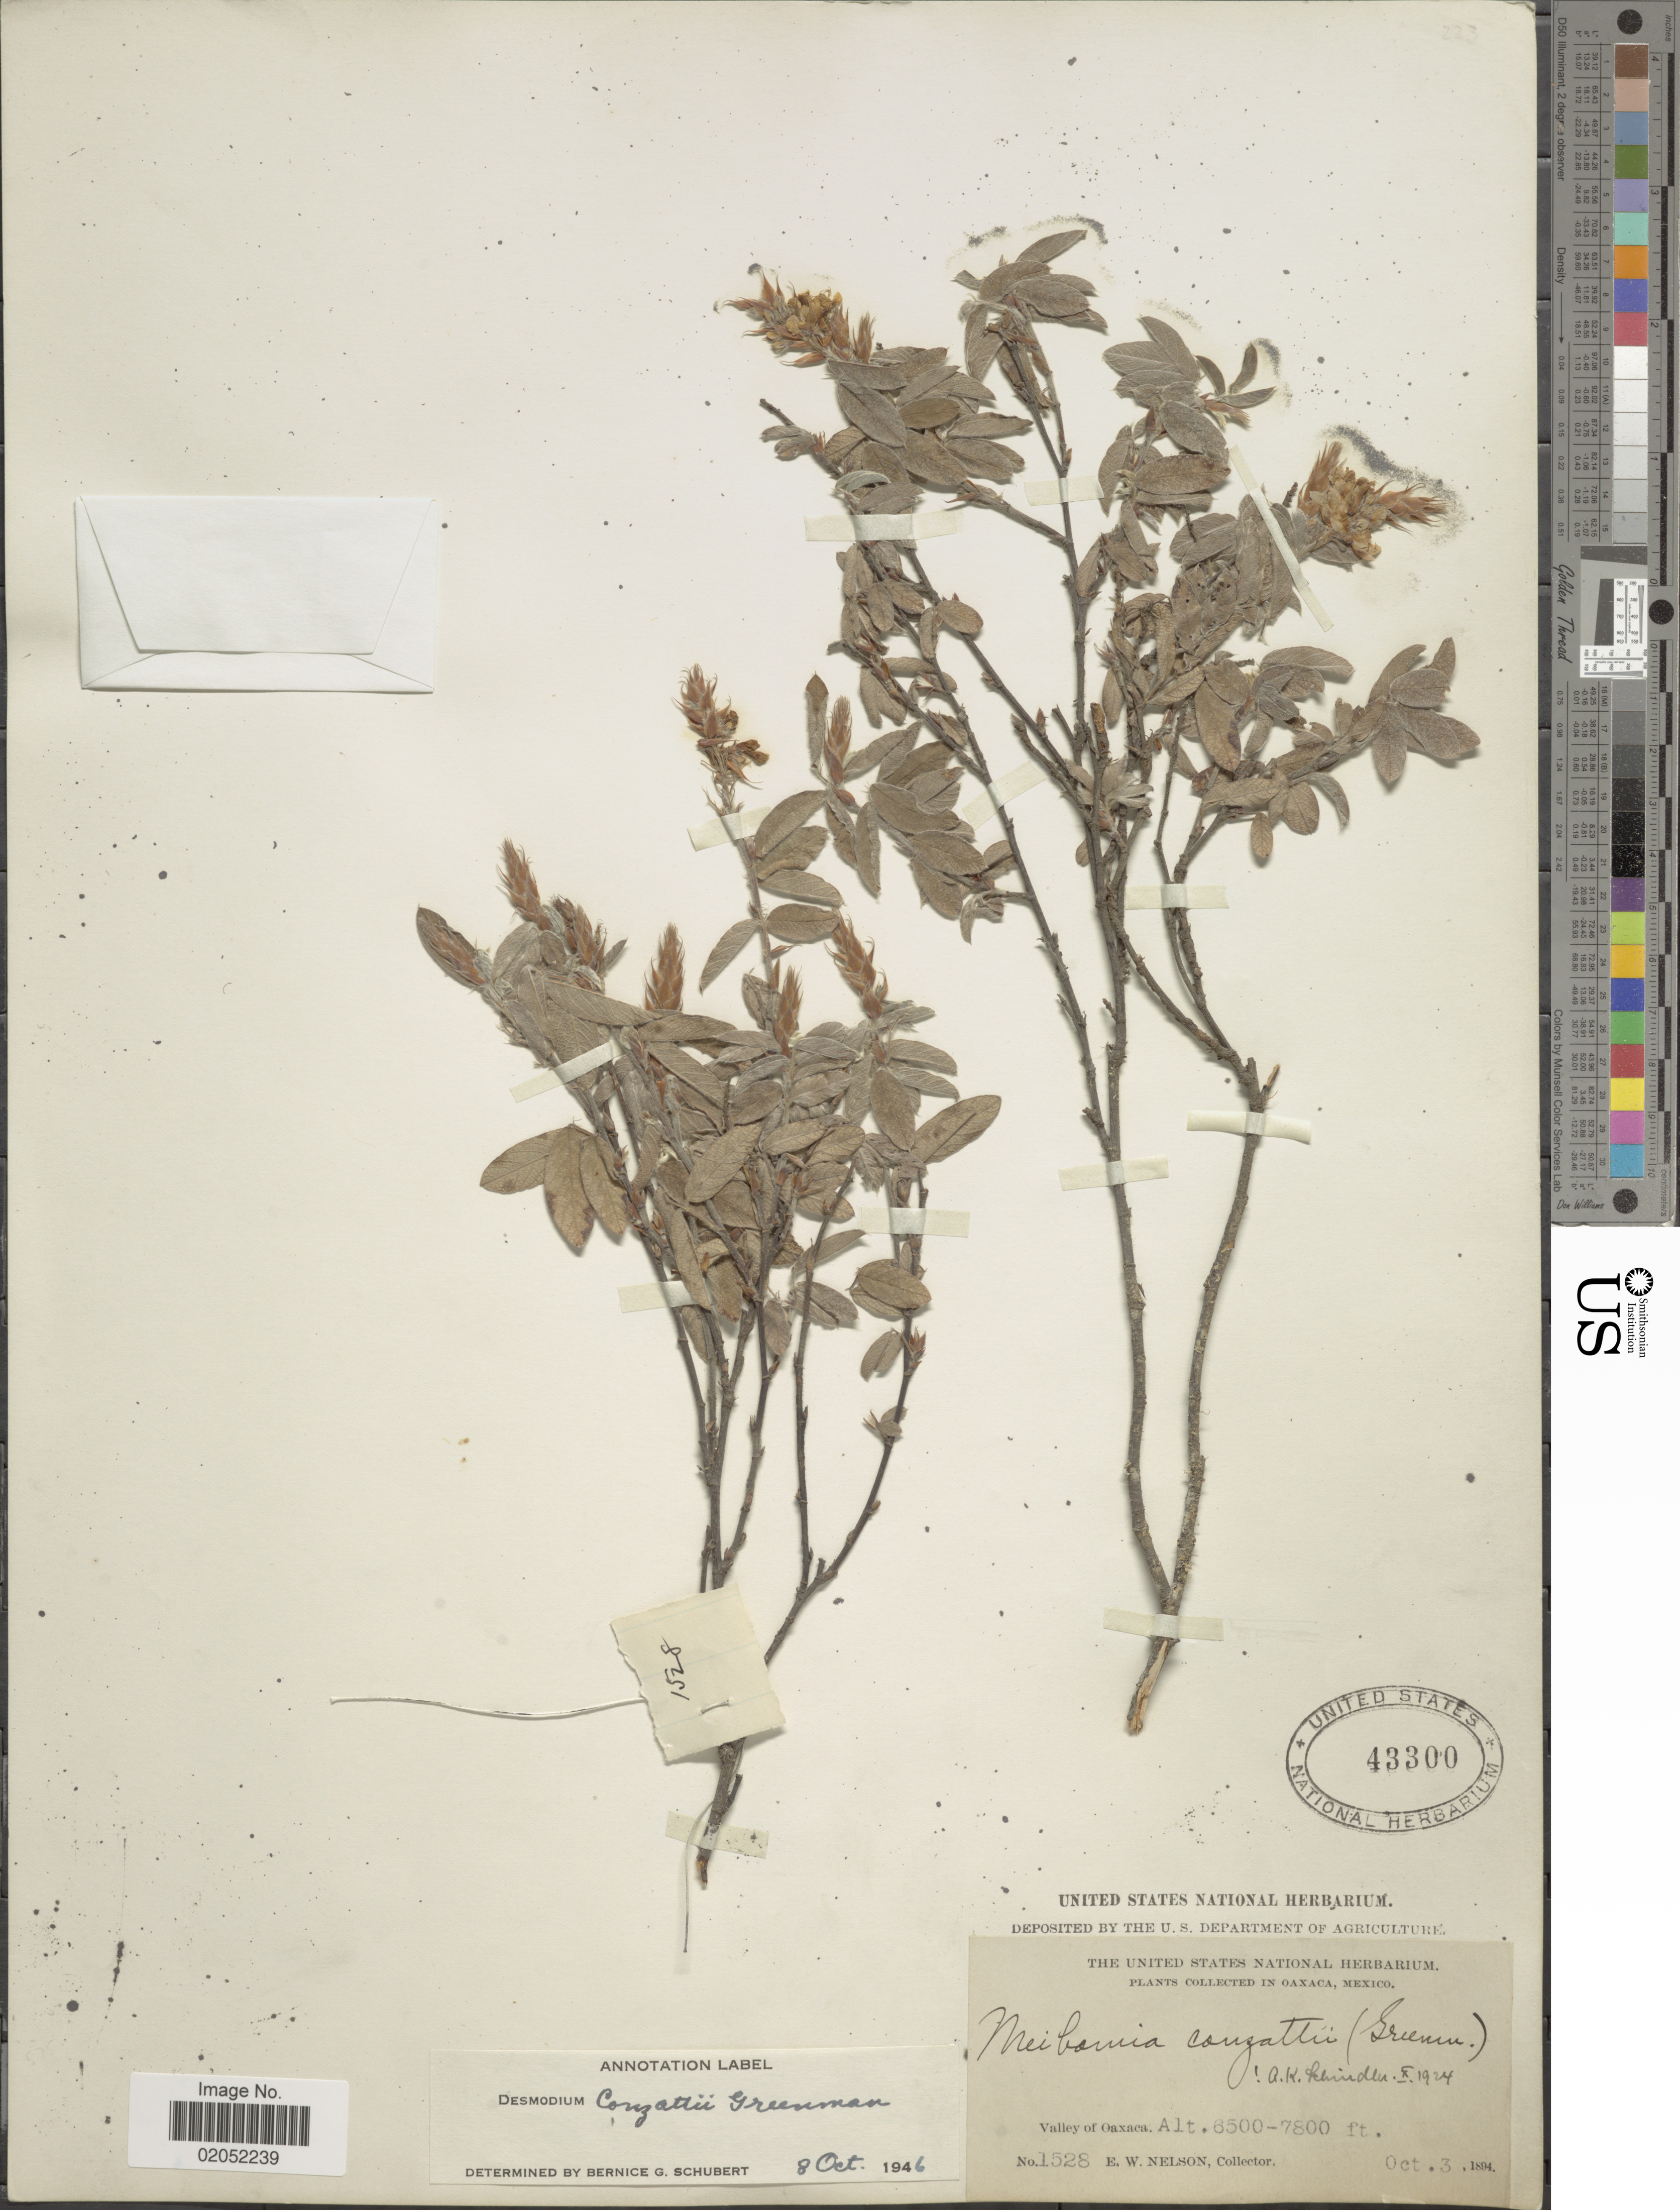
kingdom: Plantae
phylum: Tracheophyta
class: Magnoliopsida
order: Fabales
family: Fabaceae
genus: Desmodium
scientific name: Desmodium conzattii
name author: Greenm.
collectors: E. W. Nelson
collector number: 1528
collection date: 1894-10-03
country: Mexico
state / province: Oaxaca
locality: Valley of Oaxaca.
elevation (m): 1981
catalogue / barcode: US 43300